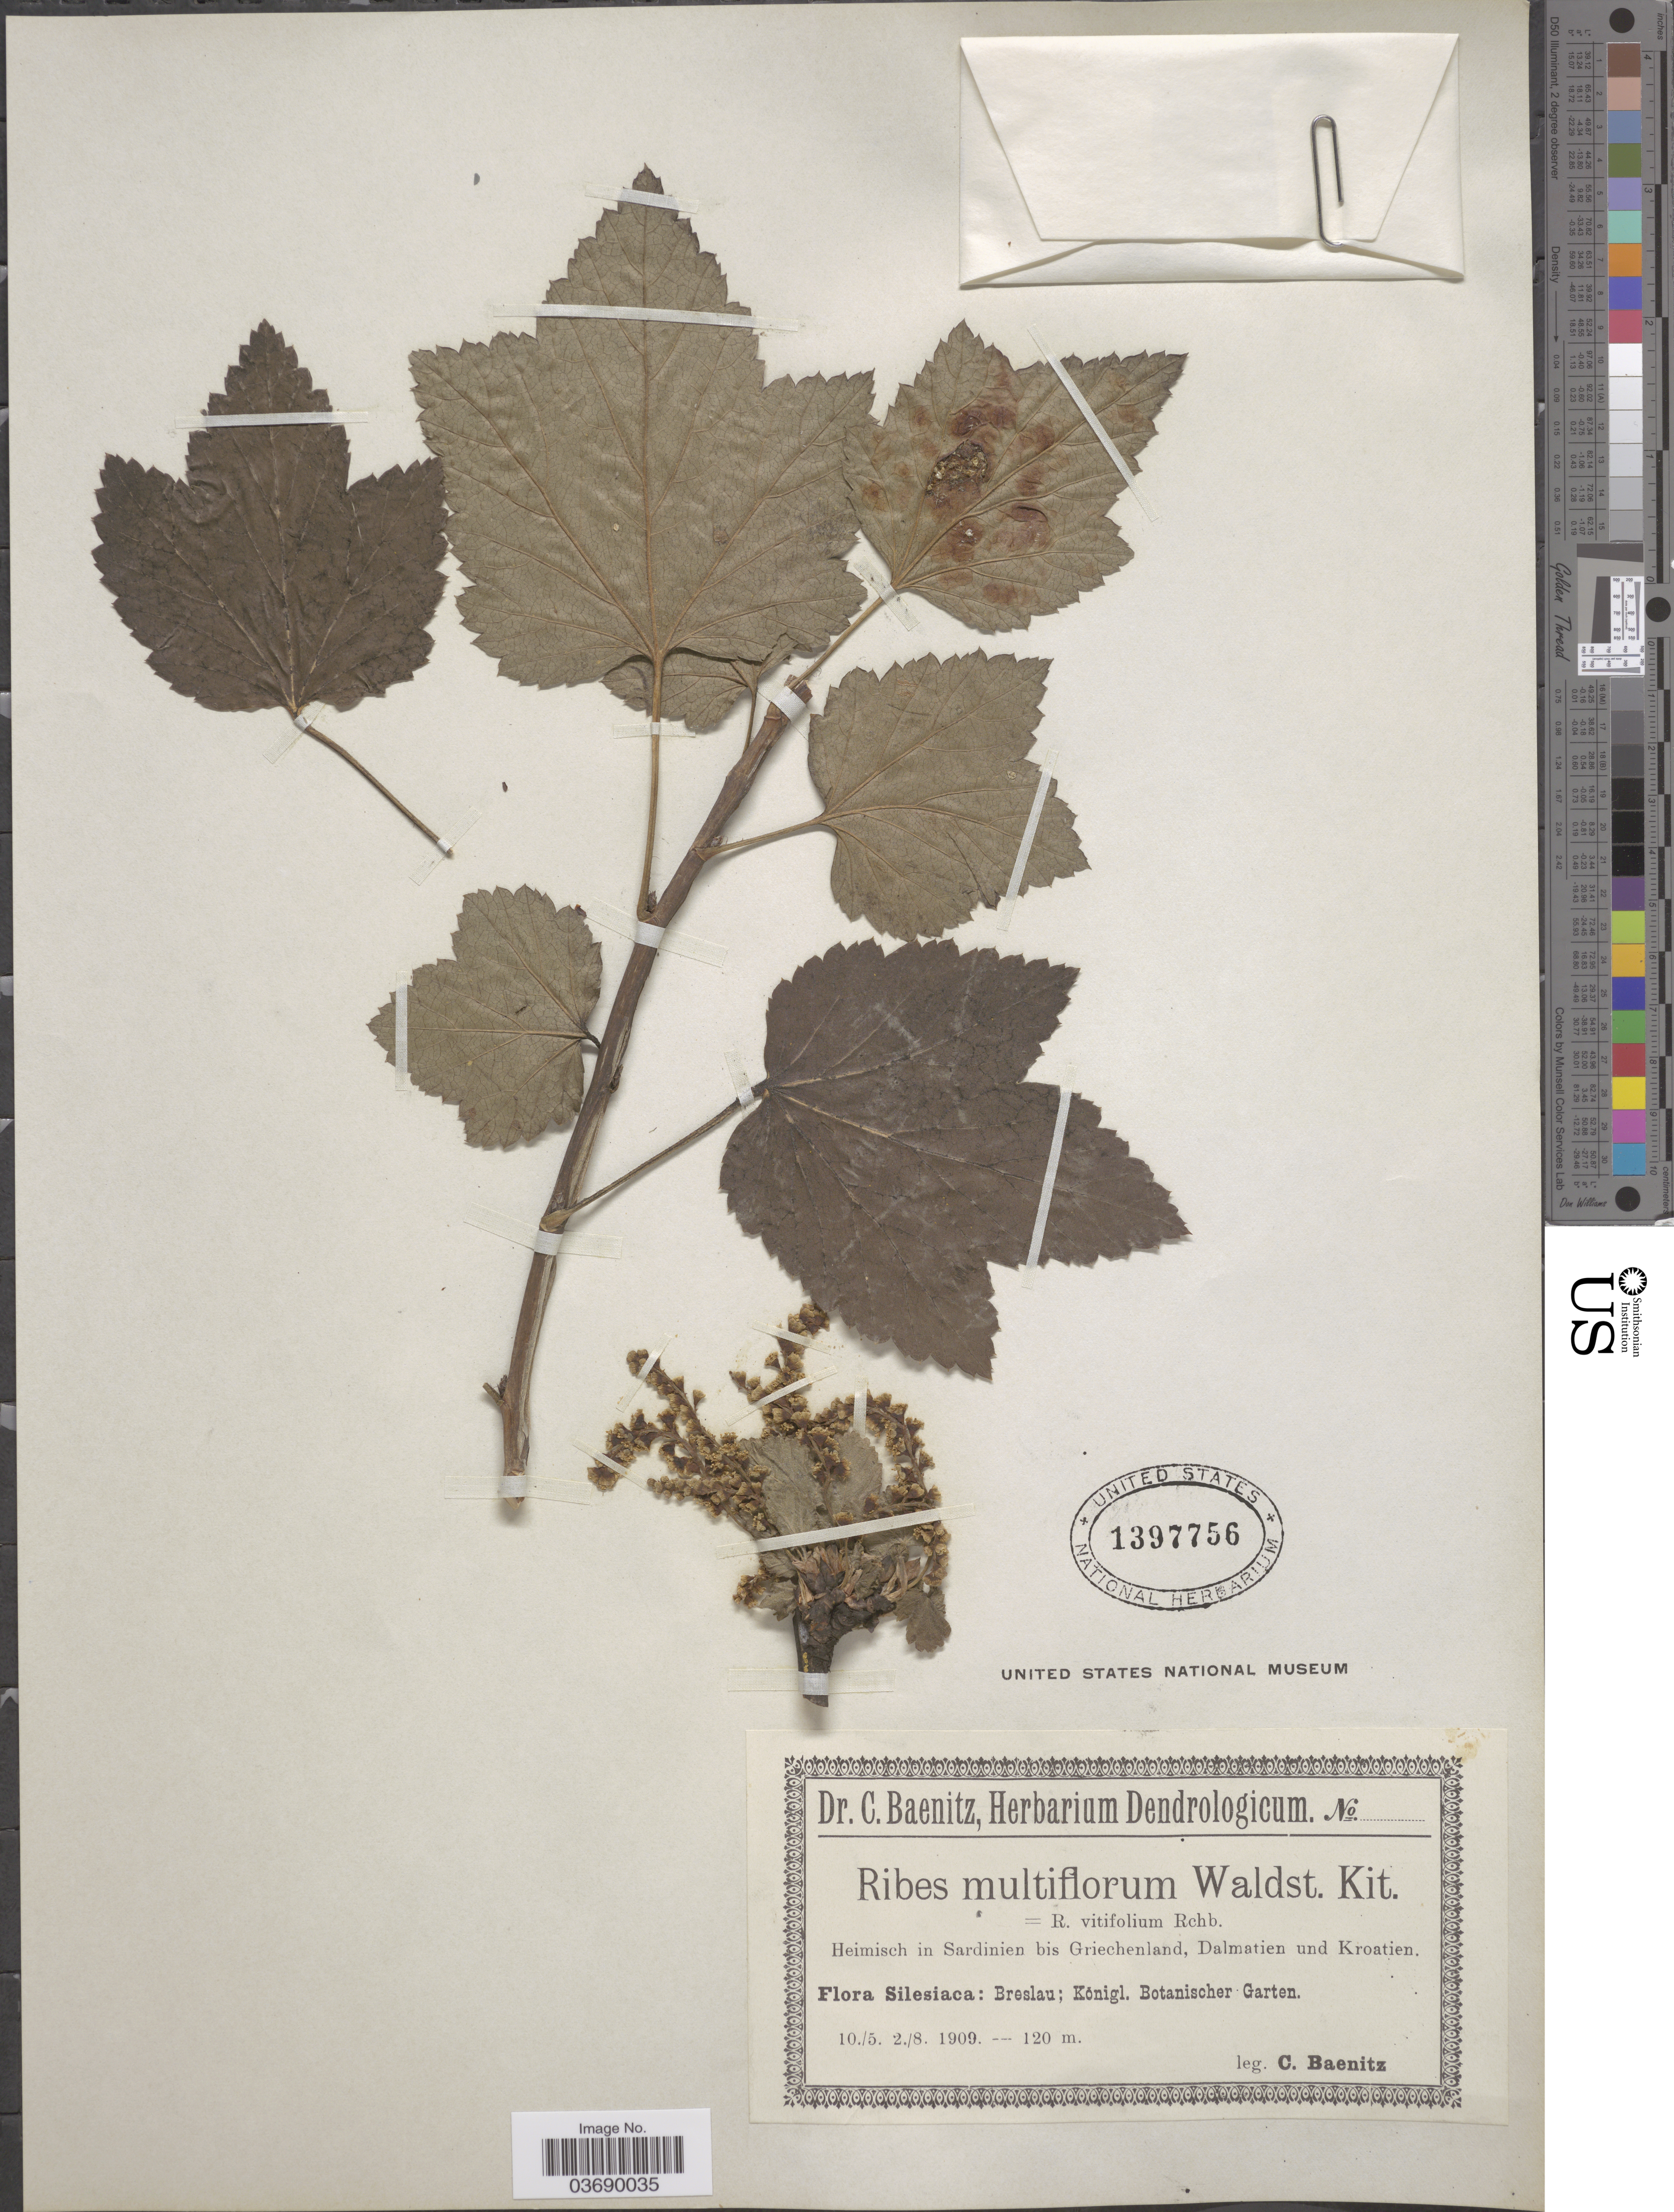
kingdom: Plantae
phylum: Tracheophyta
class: Magnoliopsida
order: Saxifragales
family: Grossulariaceae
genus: Ribes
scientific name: Ribes multiflorum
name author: Kit. ex Schult.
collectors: C. G. Baenitz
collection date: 1909-05-10/1909-08-02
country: Poland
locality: Silesiaca: Breslau; Königl. Botanischer Garten.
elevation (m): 120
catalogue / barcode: US 1397756